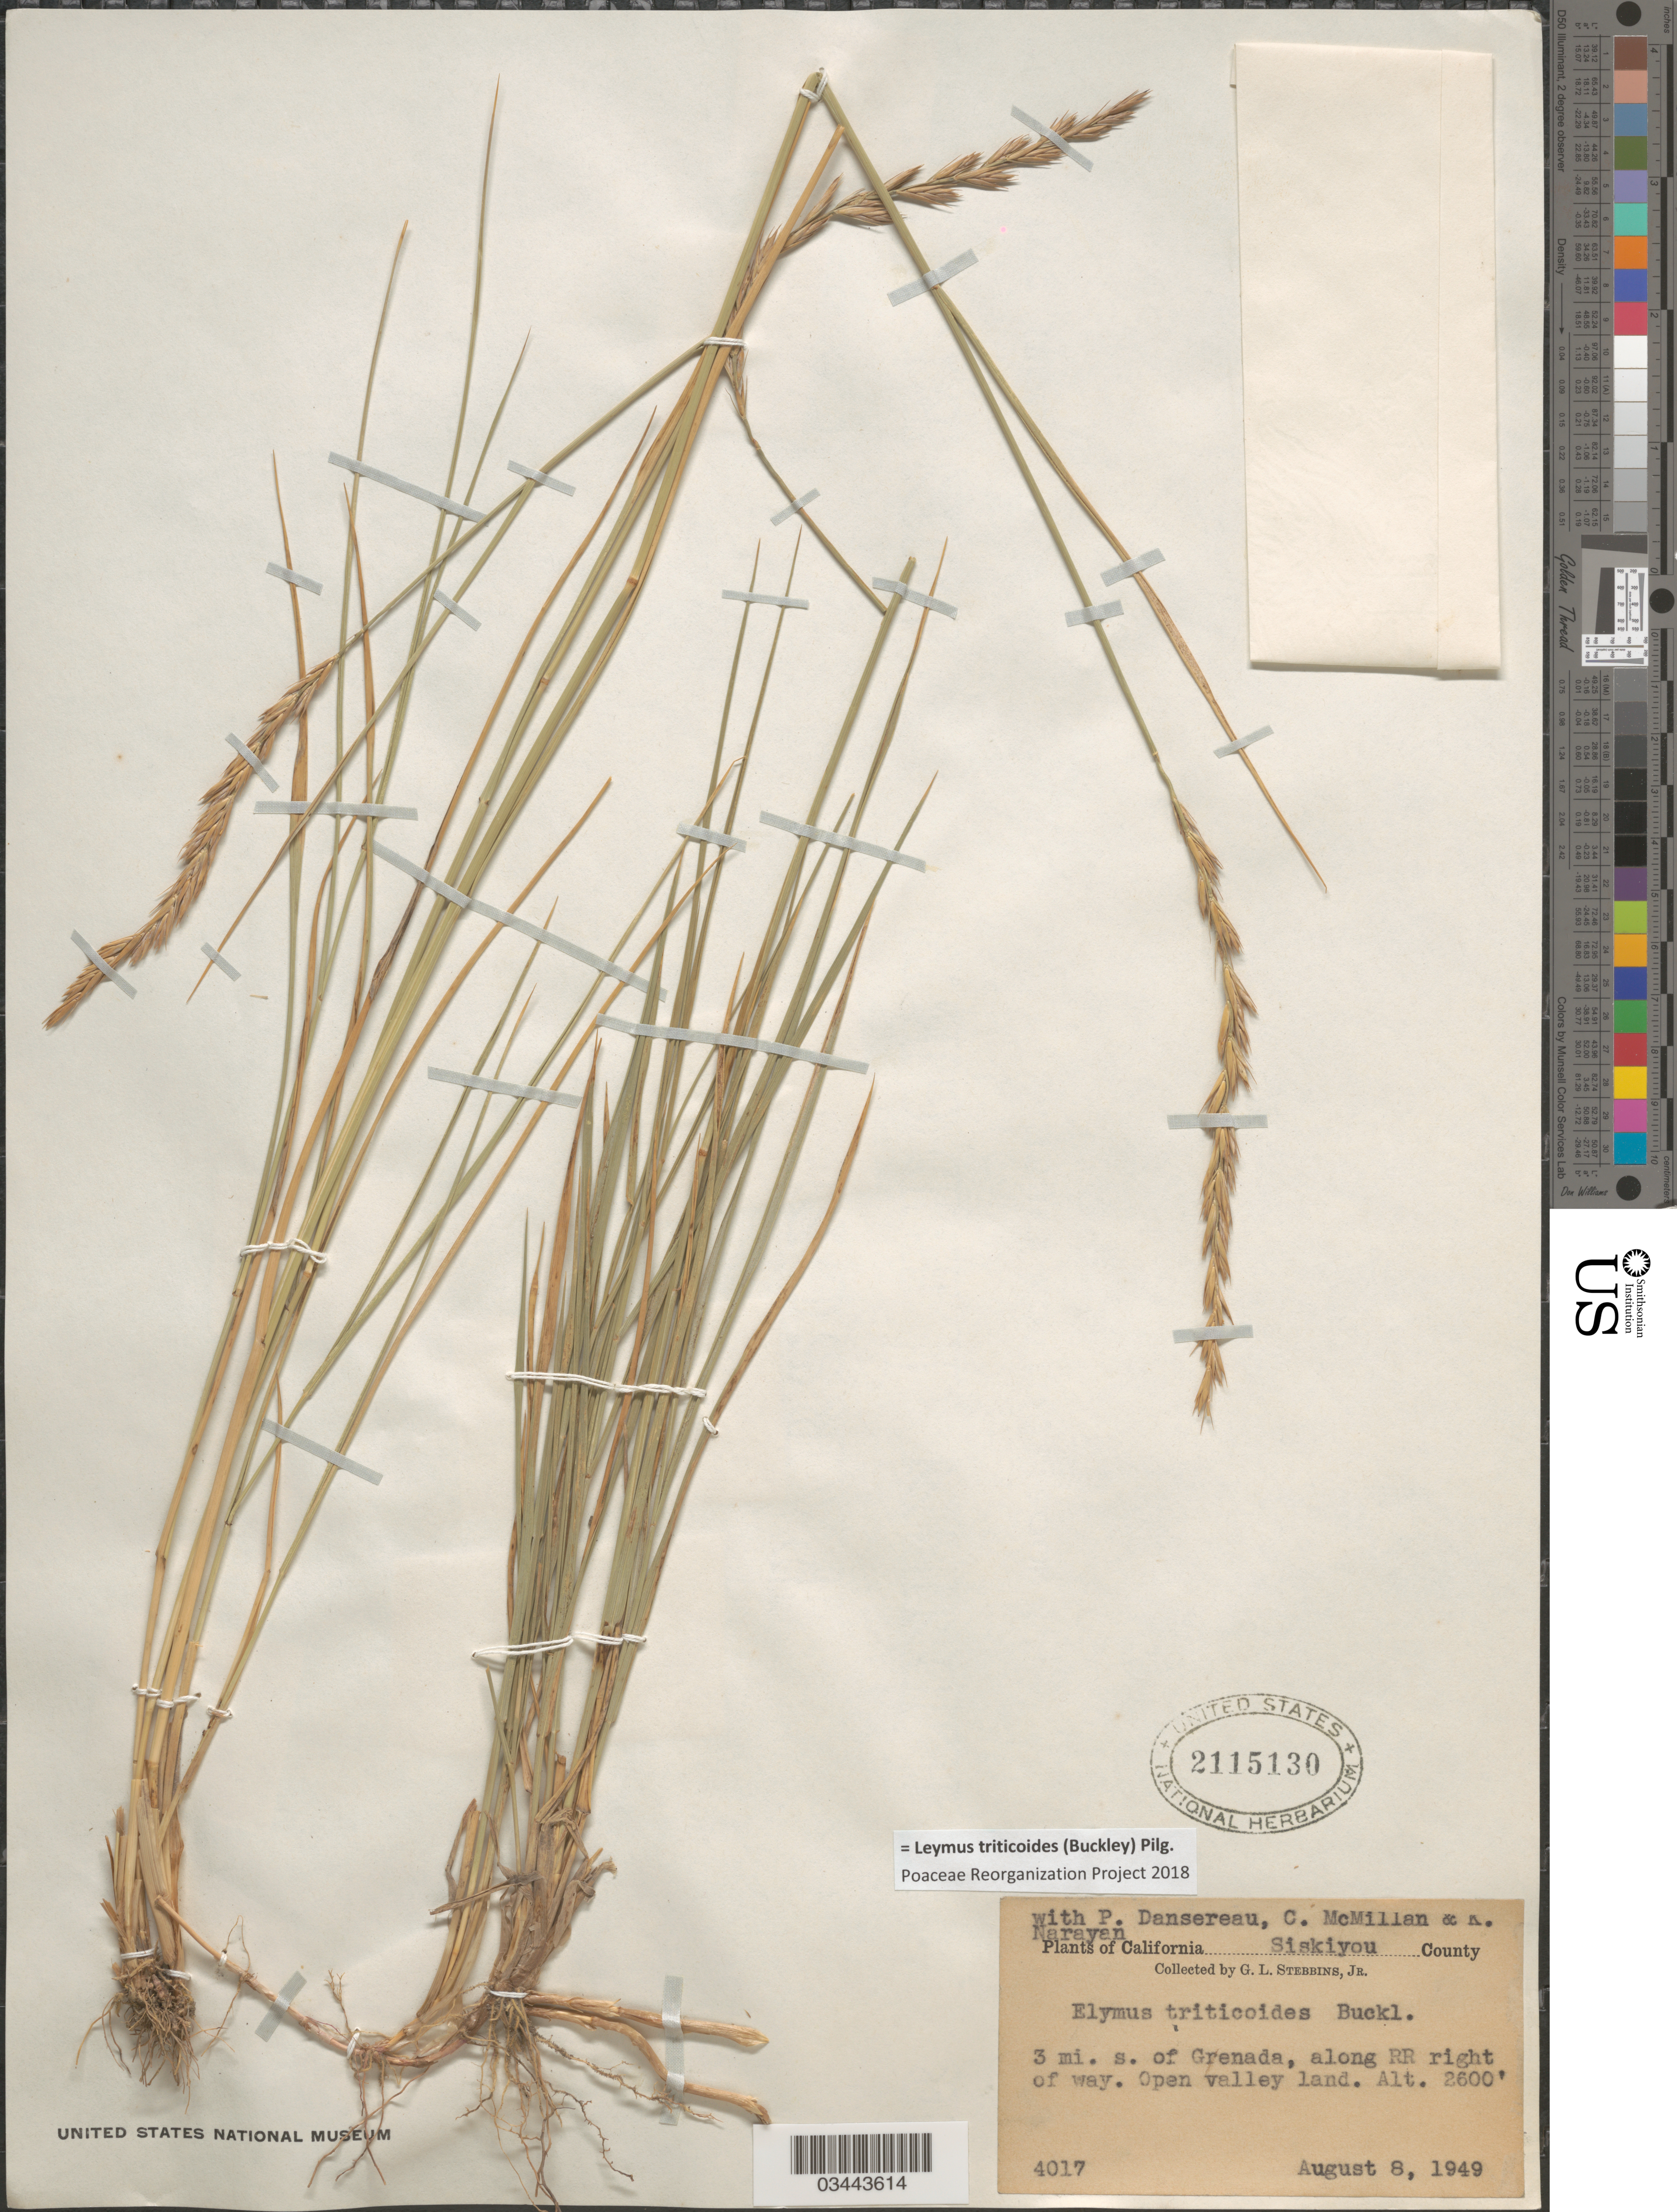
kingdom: Plantae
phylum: Tracheophyta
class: Liliopsida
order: Poales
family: Poaceae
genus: Leymus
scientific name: Leymus triticoides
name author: (Buckley) Pilg.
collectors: G. L. Stebbins, P. Dansereau, C. McMillan & K. Narayan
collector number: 4017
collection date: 1949-08-08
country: United States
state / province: California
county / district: Siskiyou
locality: Siskiyou County. 3 mi. s. of Grenada, along RR right of way. Open valley land.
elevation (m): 792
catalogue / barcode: US 2115130